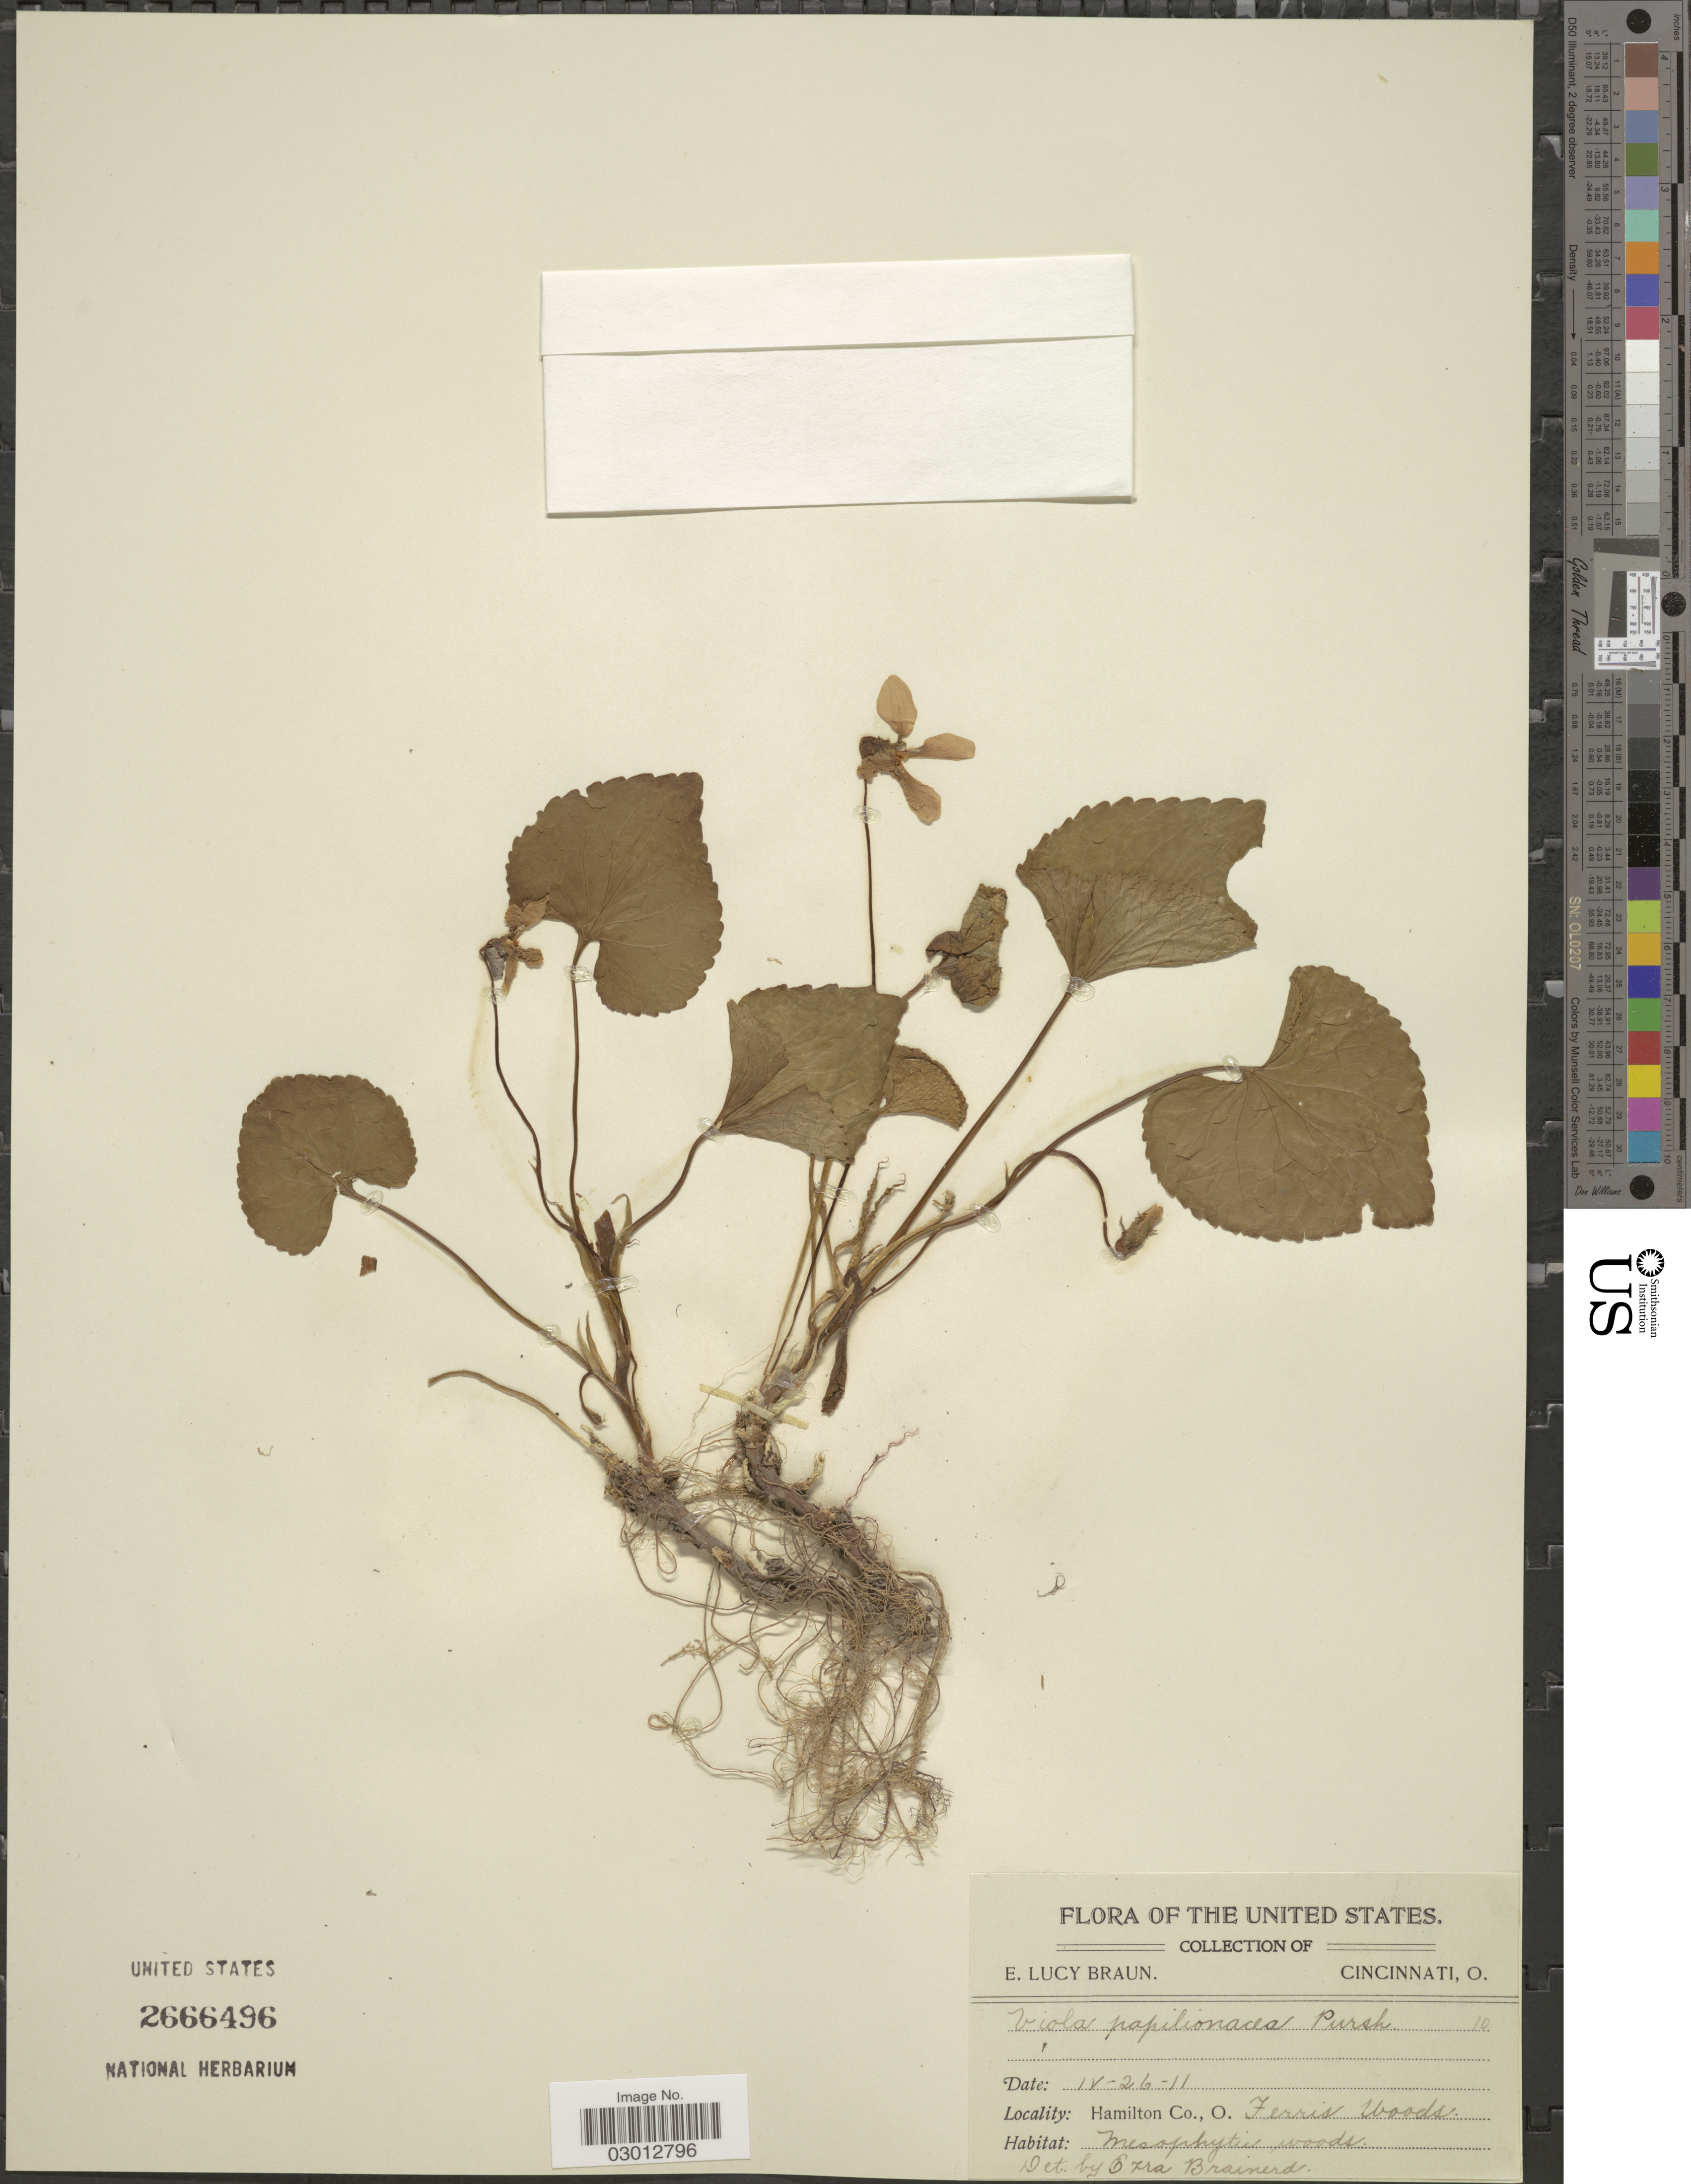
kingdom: Plantae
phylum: Tracheophyta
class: Magnoliopsida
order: Malpighiales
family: Violaceae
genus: Viola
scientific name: Viola papilionacea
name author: Pursh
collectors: E. L. Braun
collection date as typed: Transcribed d/m/y: 26/4/11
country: United States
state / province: Ohio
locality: Hamilton Co., O. Ferris Woods.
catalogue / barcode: US 2666496